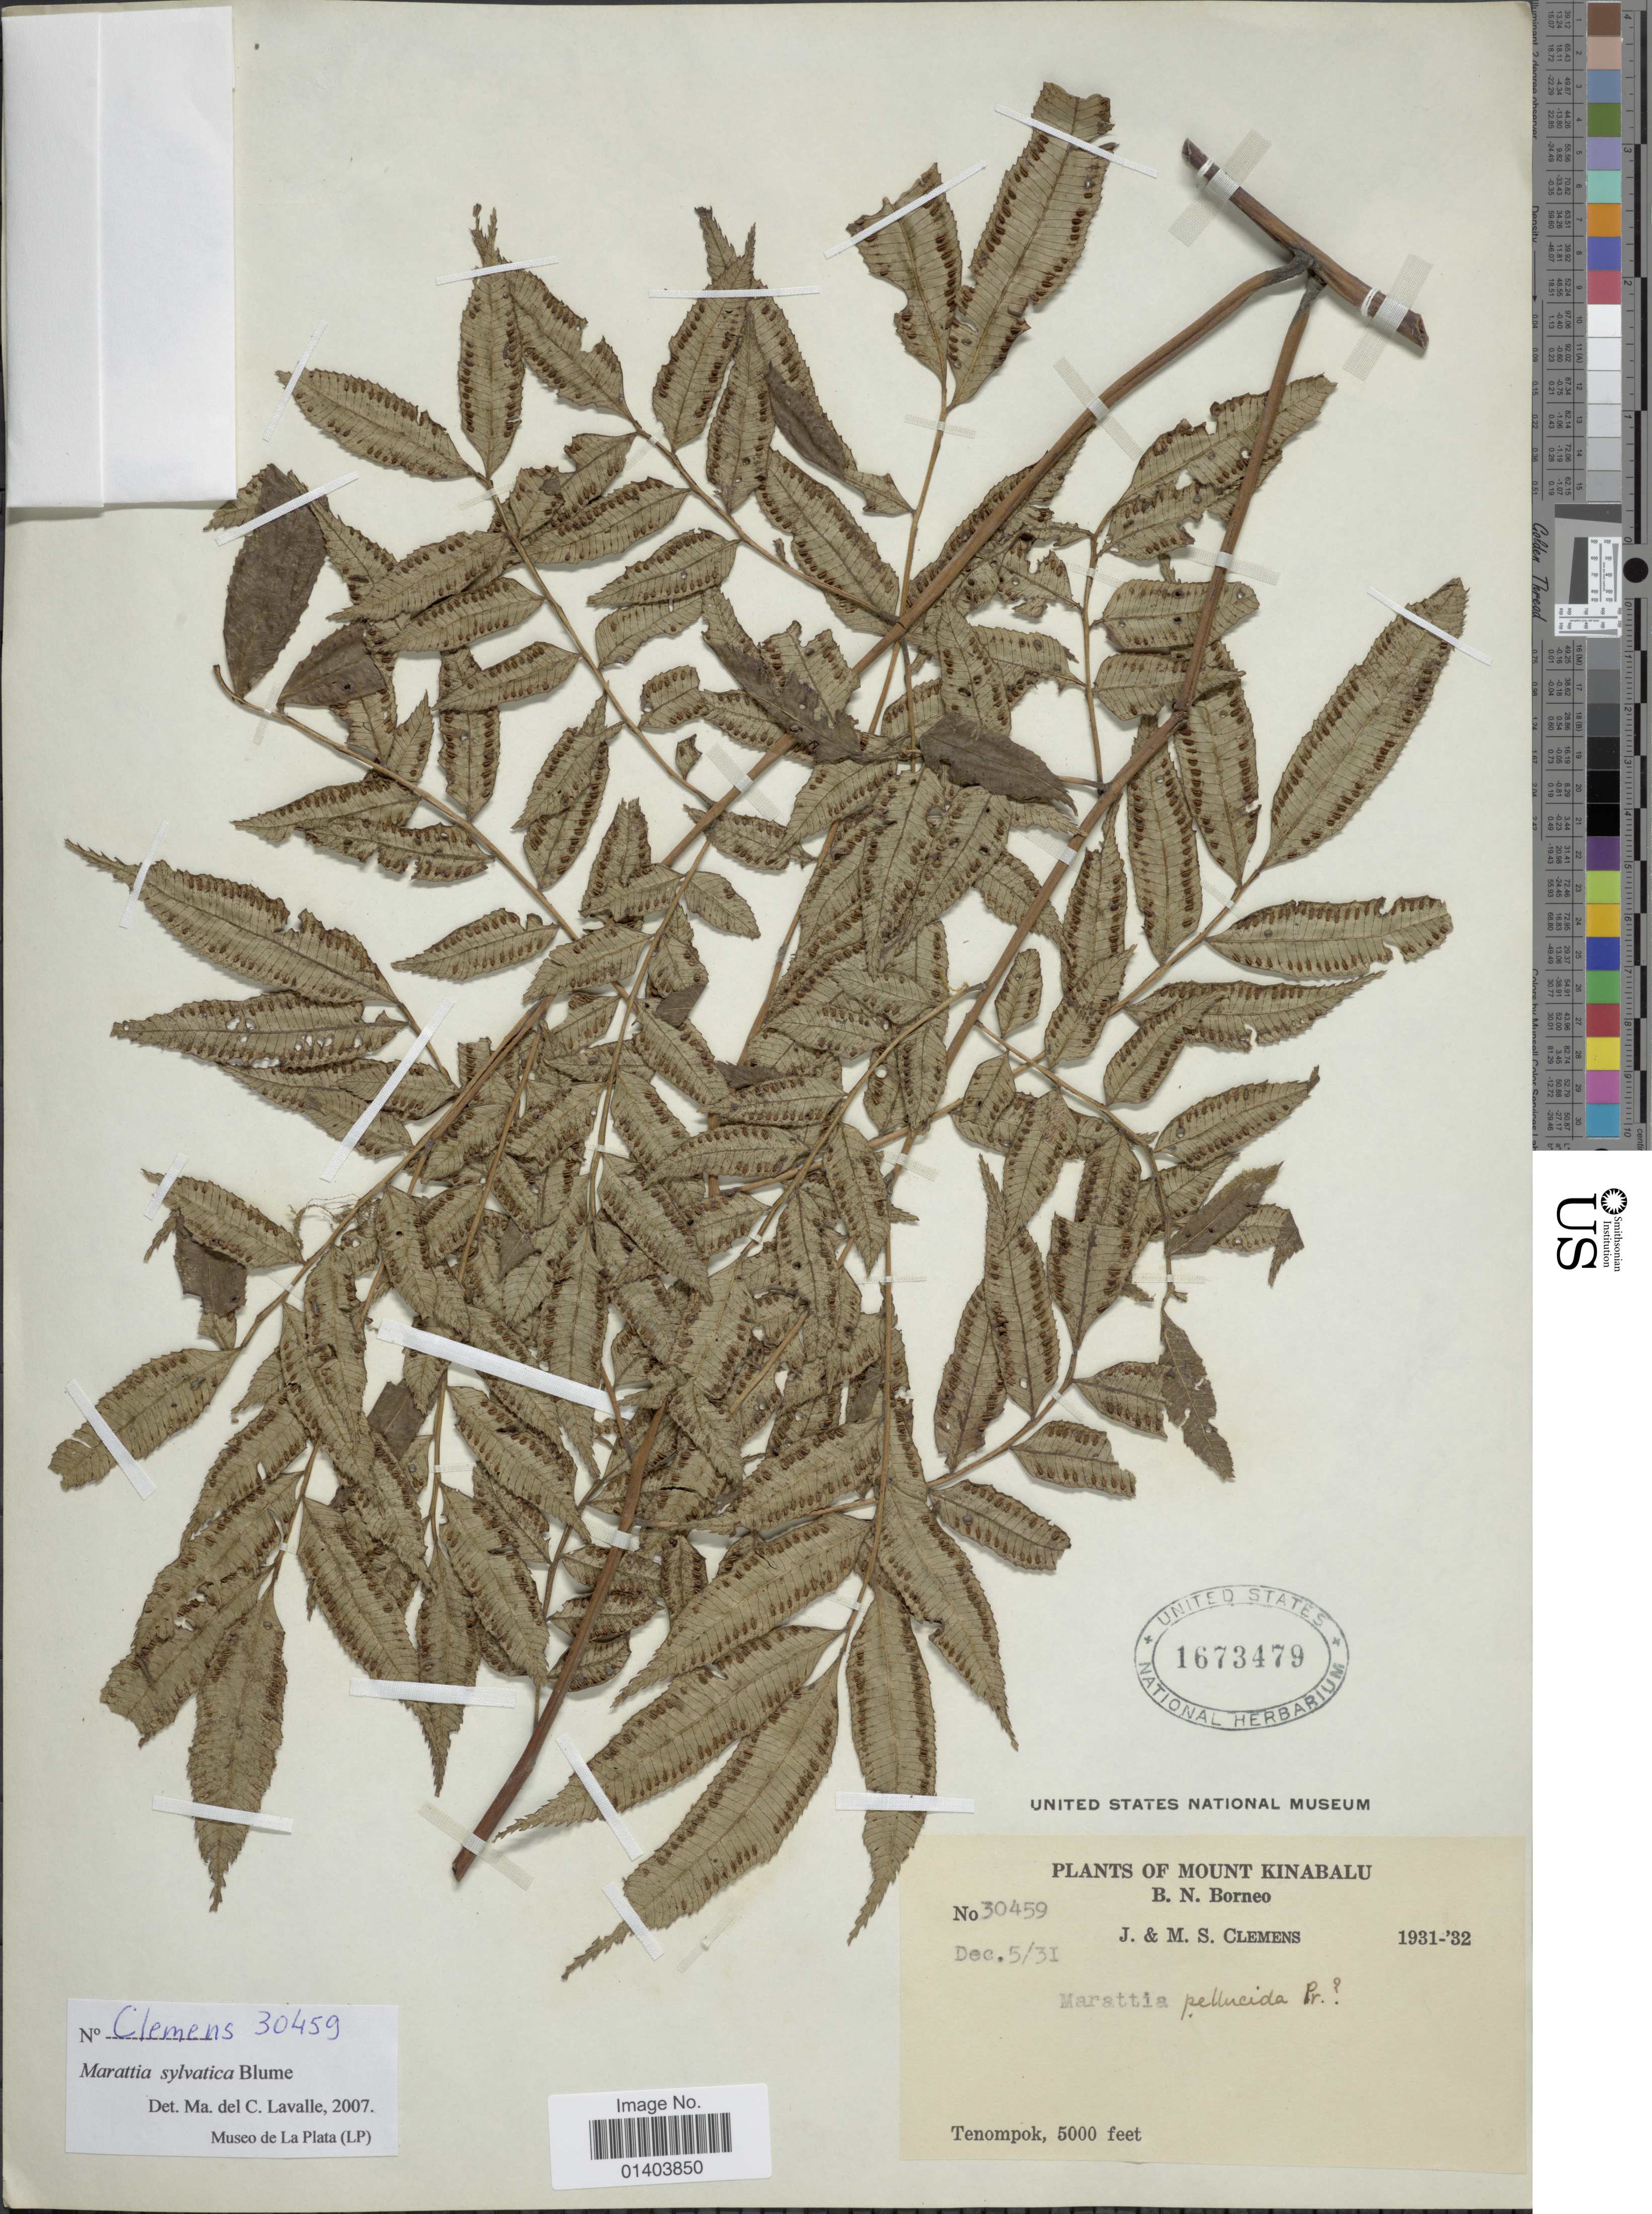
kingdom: Plantae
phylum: Tracheophyta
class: Polypodiopsida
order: Marattiales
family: Marattiaceae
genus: Ptisana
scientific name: Ptisana sylvatica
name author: (Blume) Murdock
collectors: J. Clemens & M. S. Clemens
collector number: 30459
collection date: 1931-12-05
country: Malaysia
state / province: Sabah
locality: B.N.Borneo, Tenompok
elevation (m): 1524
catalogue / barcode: US 1673479